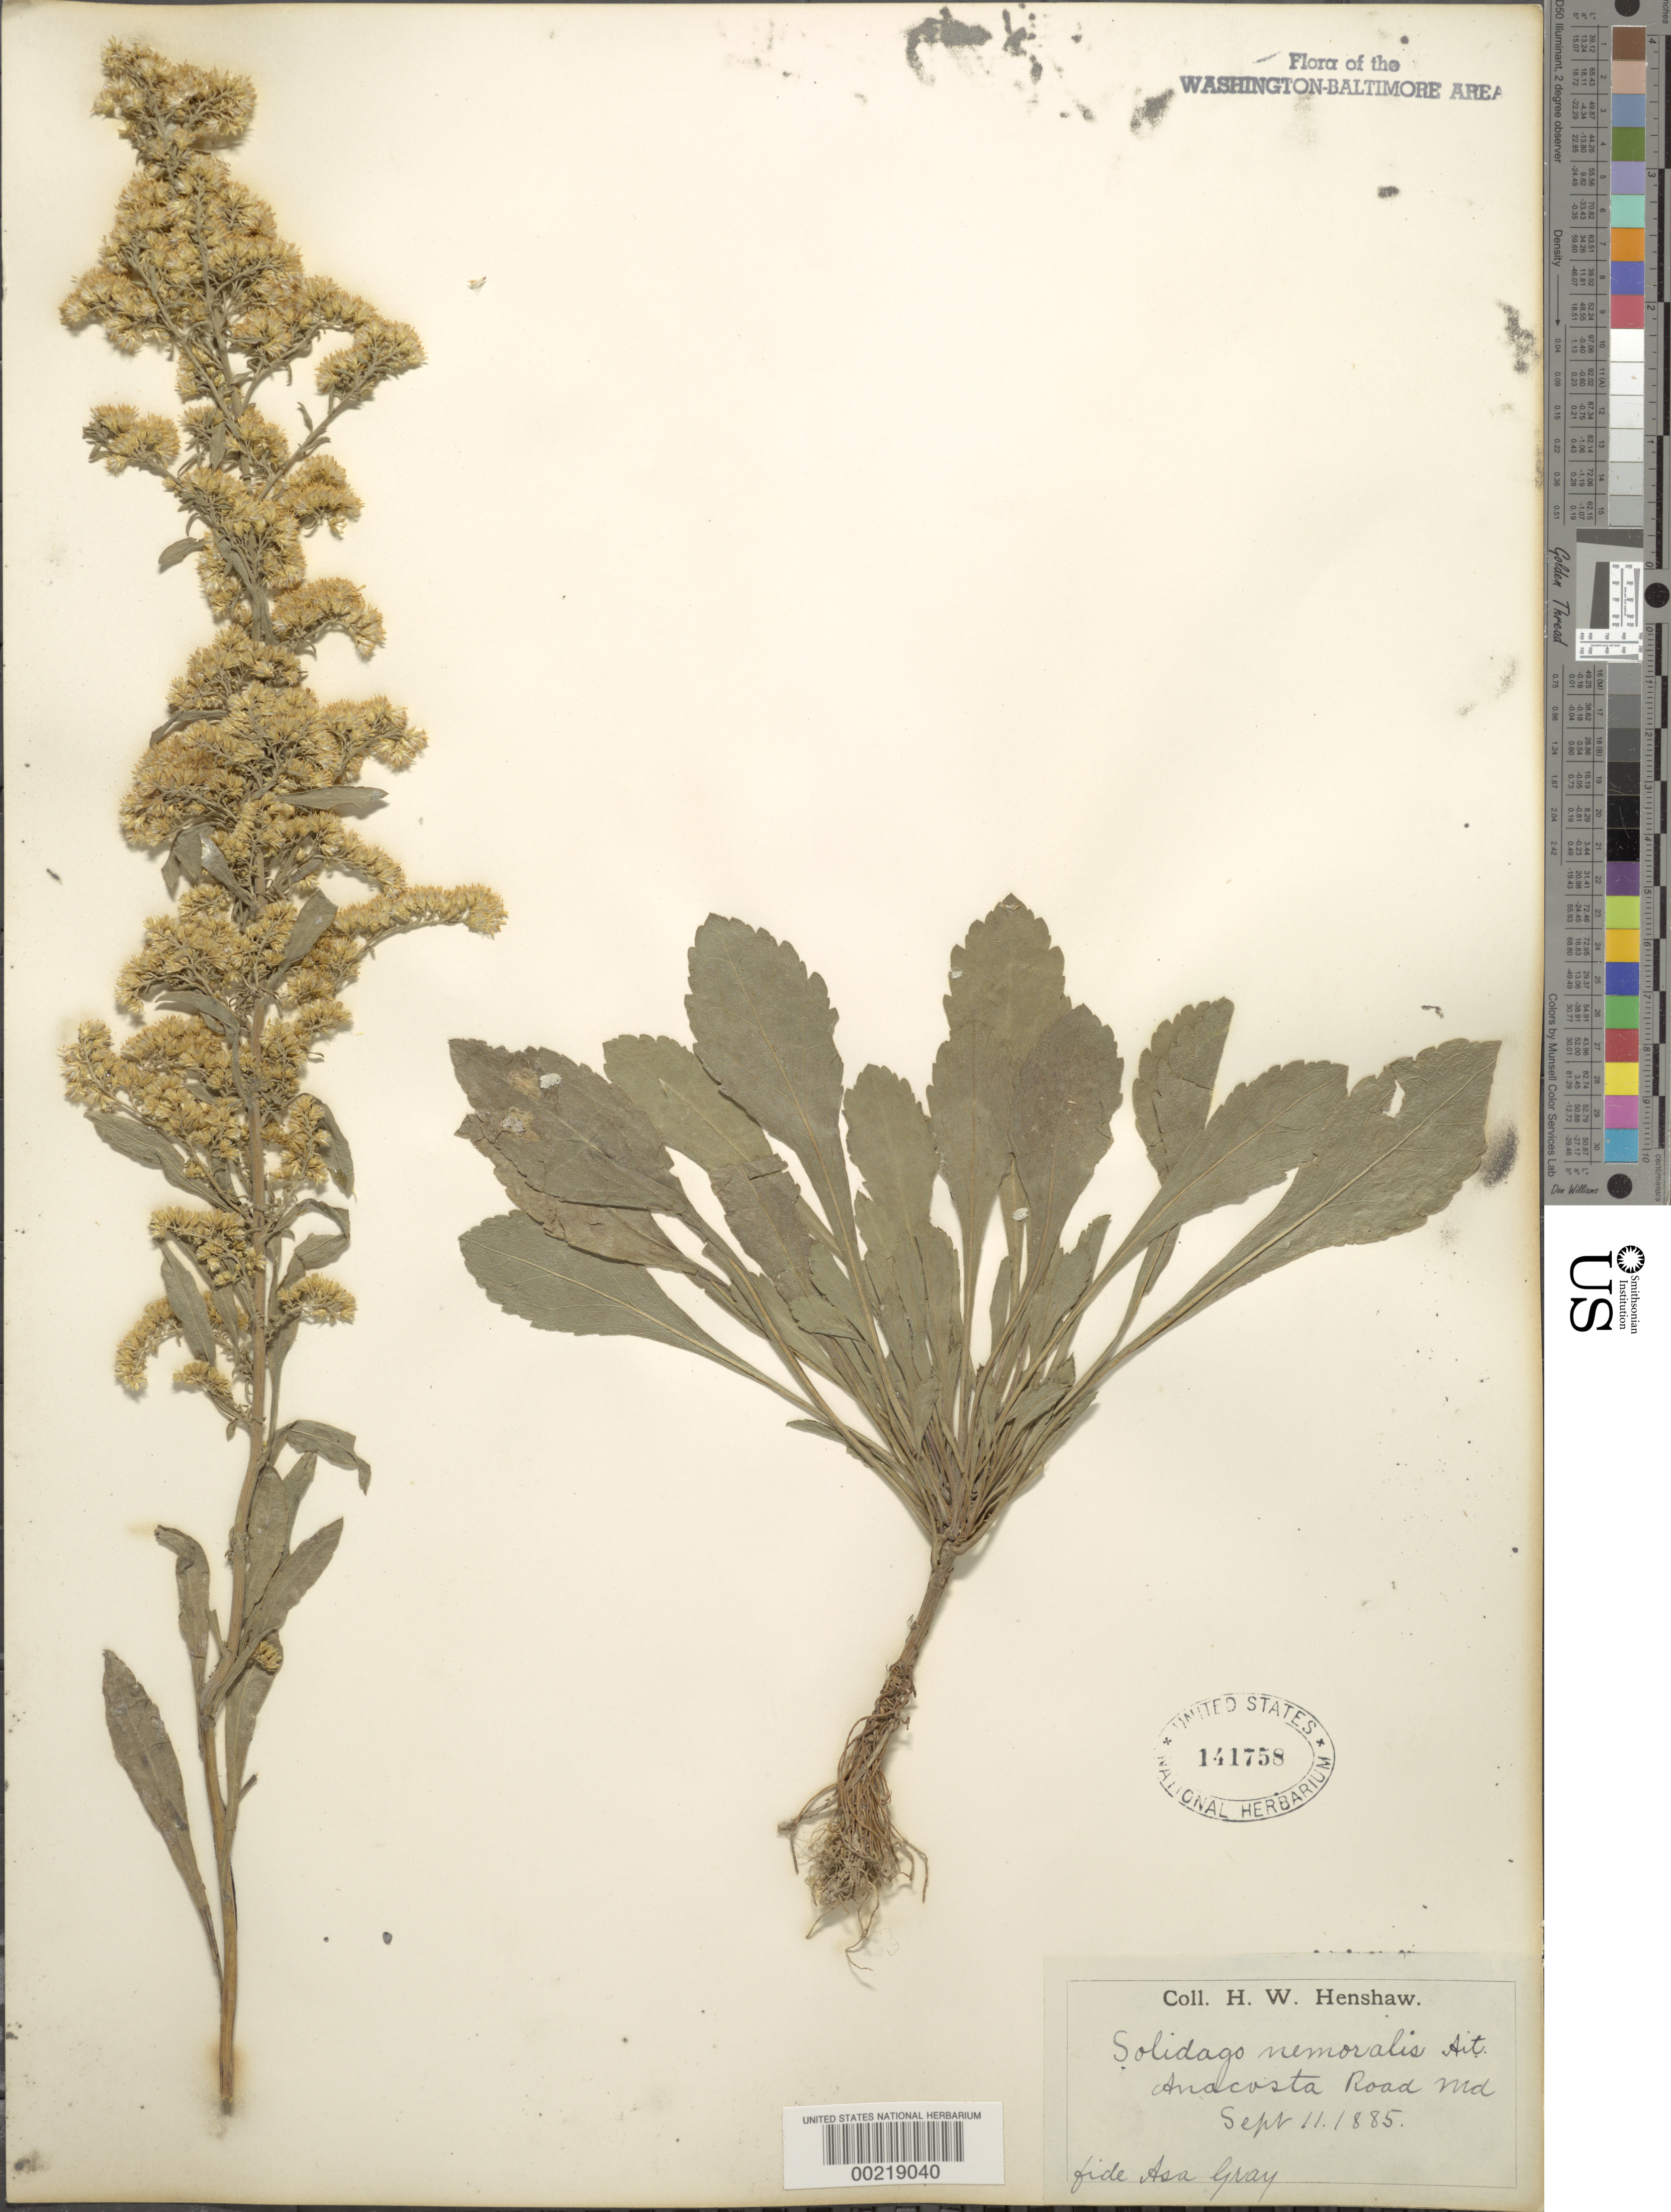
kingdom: Plantae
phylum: Tracheophyta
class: Magnoliopsida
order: Asterales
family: Asteraceae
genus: Solidago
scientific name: Solidago nemoralis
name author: Aiton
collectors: H. Henshaw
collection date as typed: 11 Sep 1885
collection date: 1885-09-11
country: United States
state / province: Maryland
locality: Anacostia Road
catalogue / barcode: US 141758